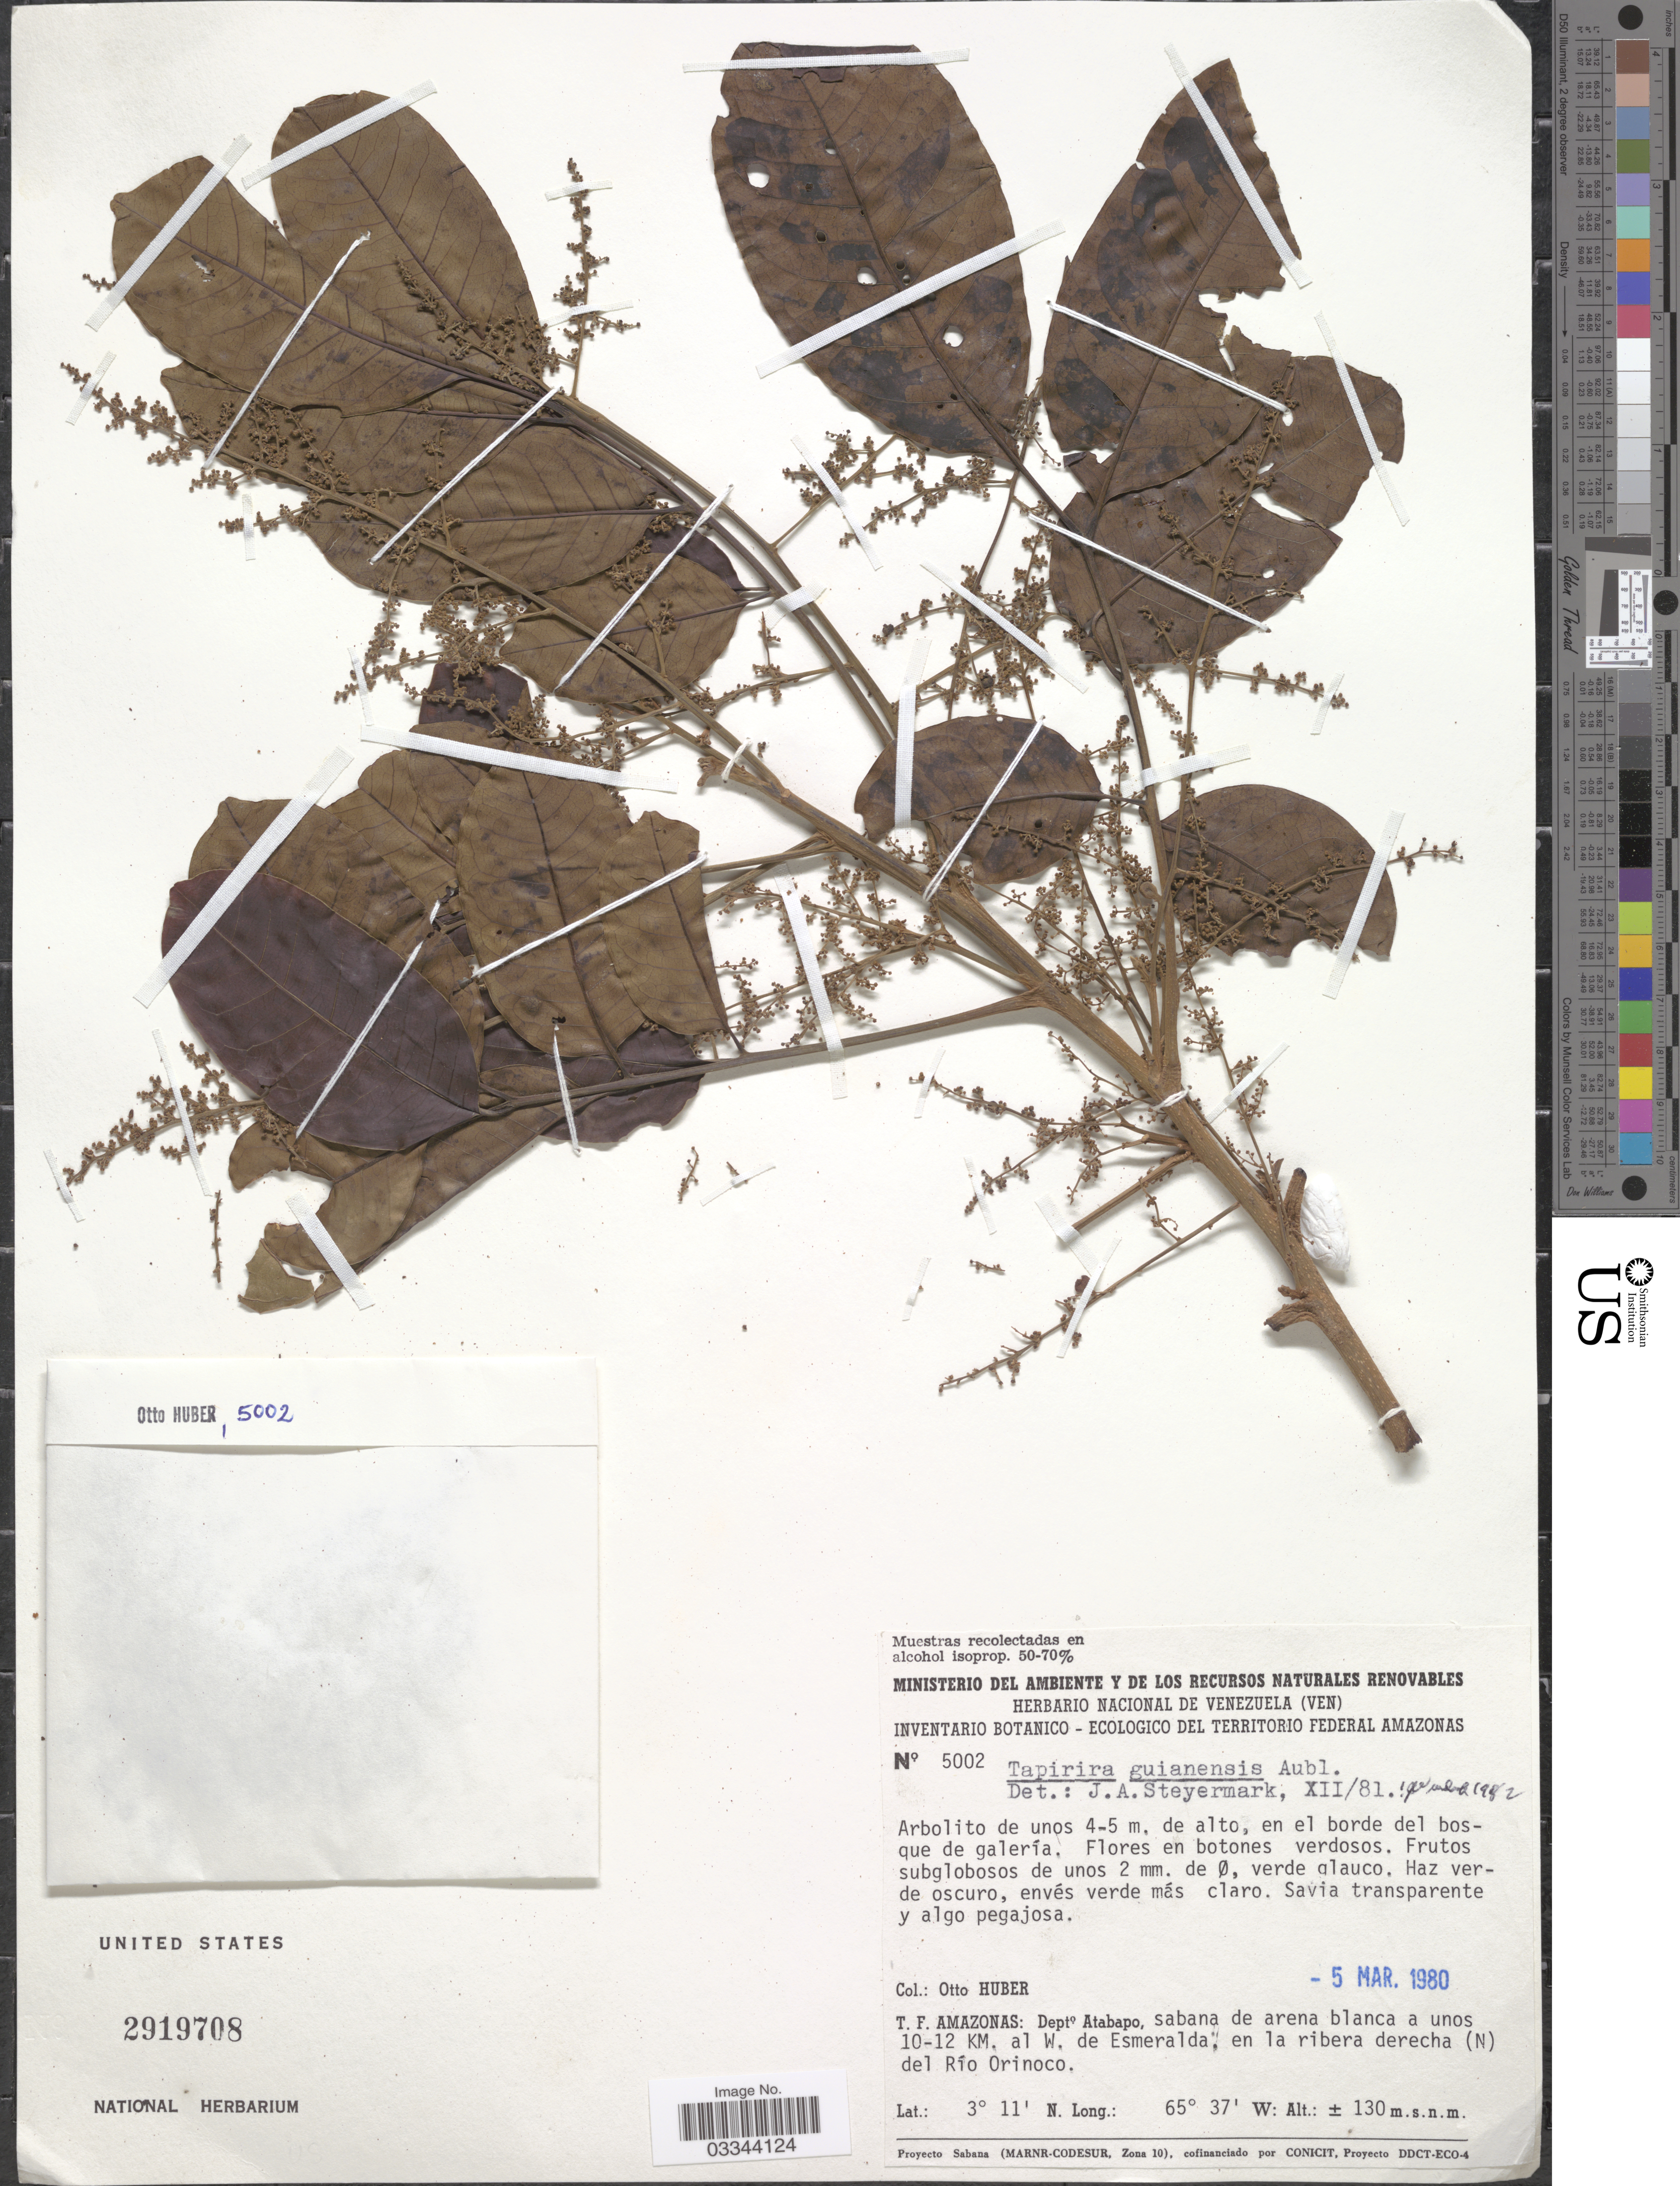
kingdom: Plantae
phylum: Tracheophyta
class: Magnoliopsida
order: Sapindales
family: Anacardiaceae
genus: Tapirira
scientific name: Tapirira guianensis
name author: Aubl.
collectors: O. Huber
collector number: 5002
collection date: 1980-03-05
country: Venezuela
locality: T.G. Amazonas: Depto Atabapo, sabana de arena blanca a unos 10-12 km, al W. de Esmeralda, en la ribera derecha (N) del Río Orinoco.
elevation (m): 130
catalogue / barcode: US 2919708